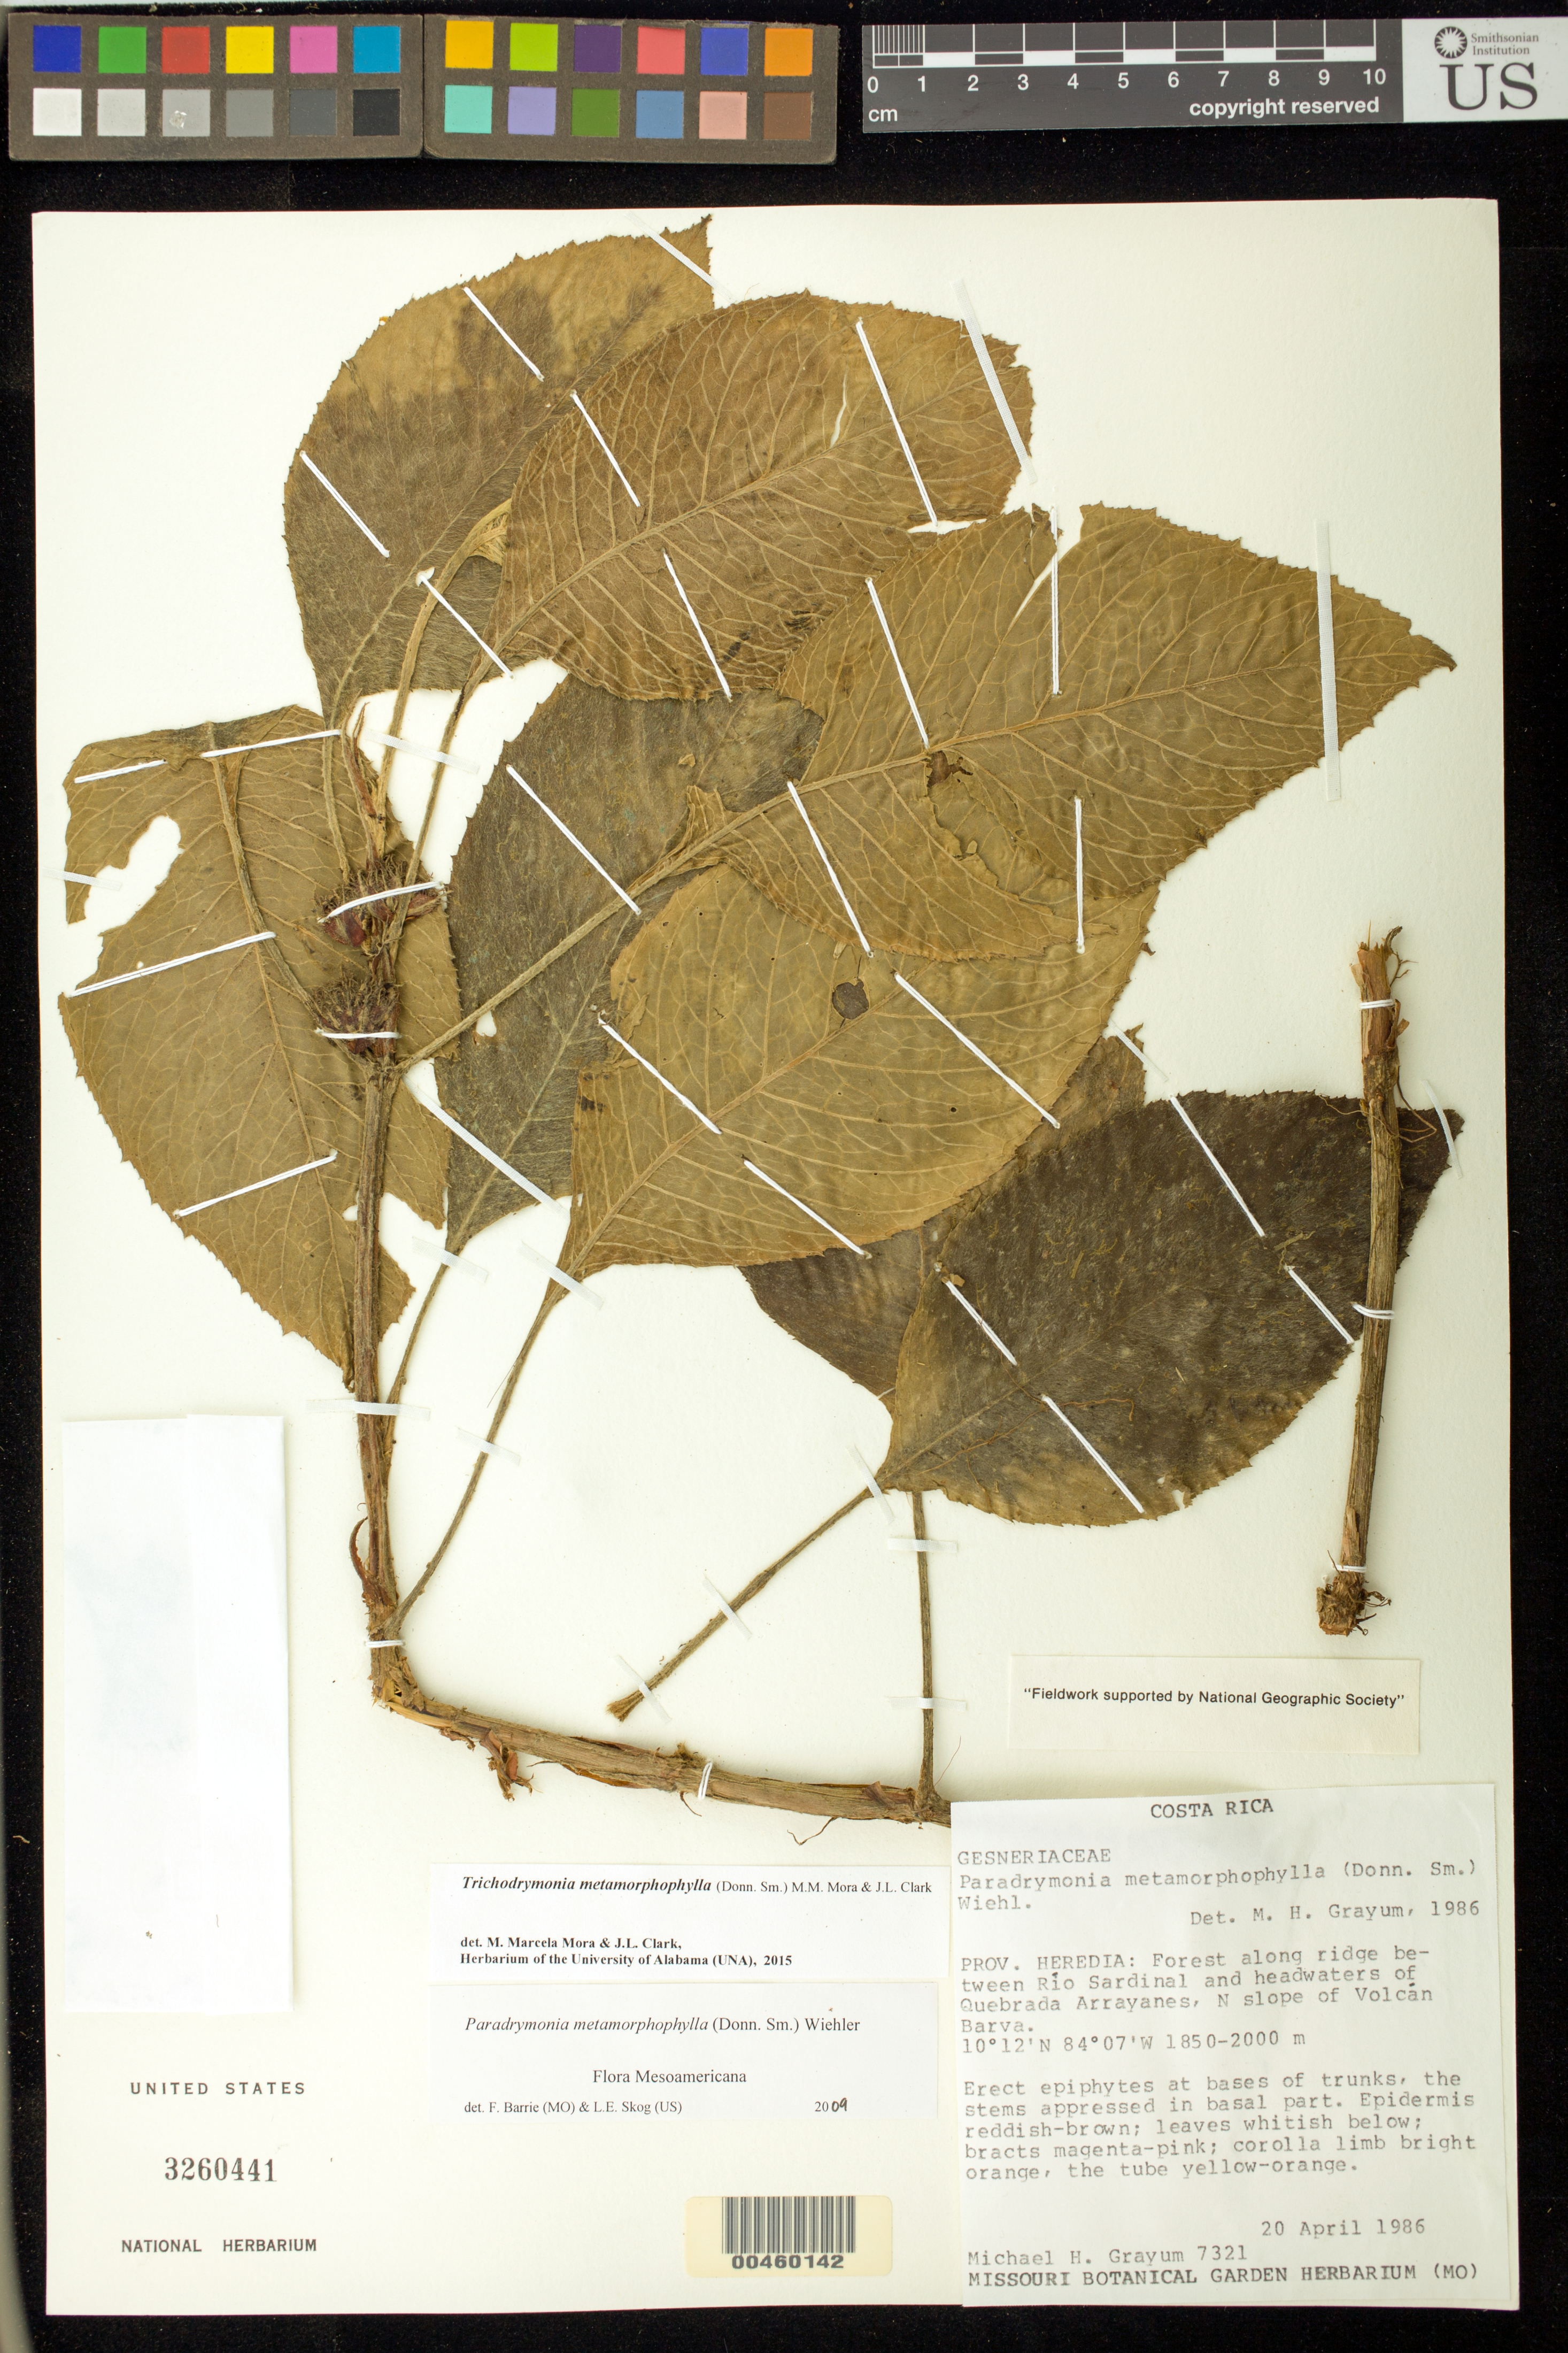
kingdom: Plantae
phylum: Tracheophyta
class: Magnoliopsida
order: Lamiales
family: Gesneriaceae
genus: Trichodrymonia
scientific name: Trichodrymonia metamorphophylla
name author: (Donn. Sm.) M.M. Mora & J.L. Clark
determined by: Mora, M. M.; Clark, J. L.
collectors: M. H. Grayum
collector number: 7321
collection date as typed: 20 Apr 1986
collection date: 1986-04-20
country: Costa Rica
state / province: Heredia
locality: Between Rio Sardinal and Quebrada Arrayanes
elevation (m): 1850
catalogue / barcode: US 3260441